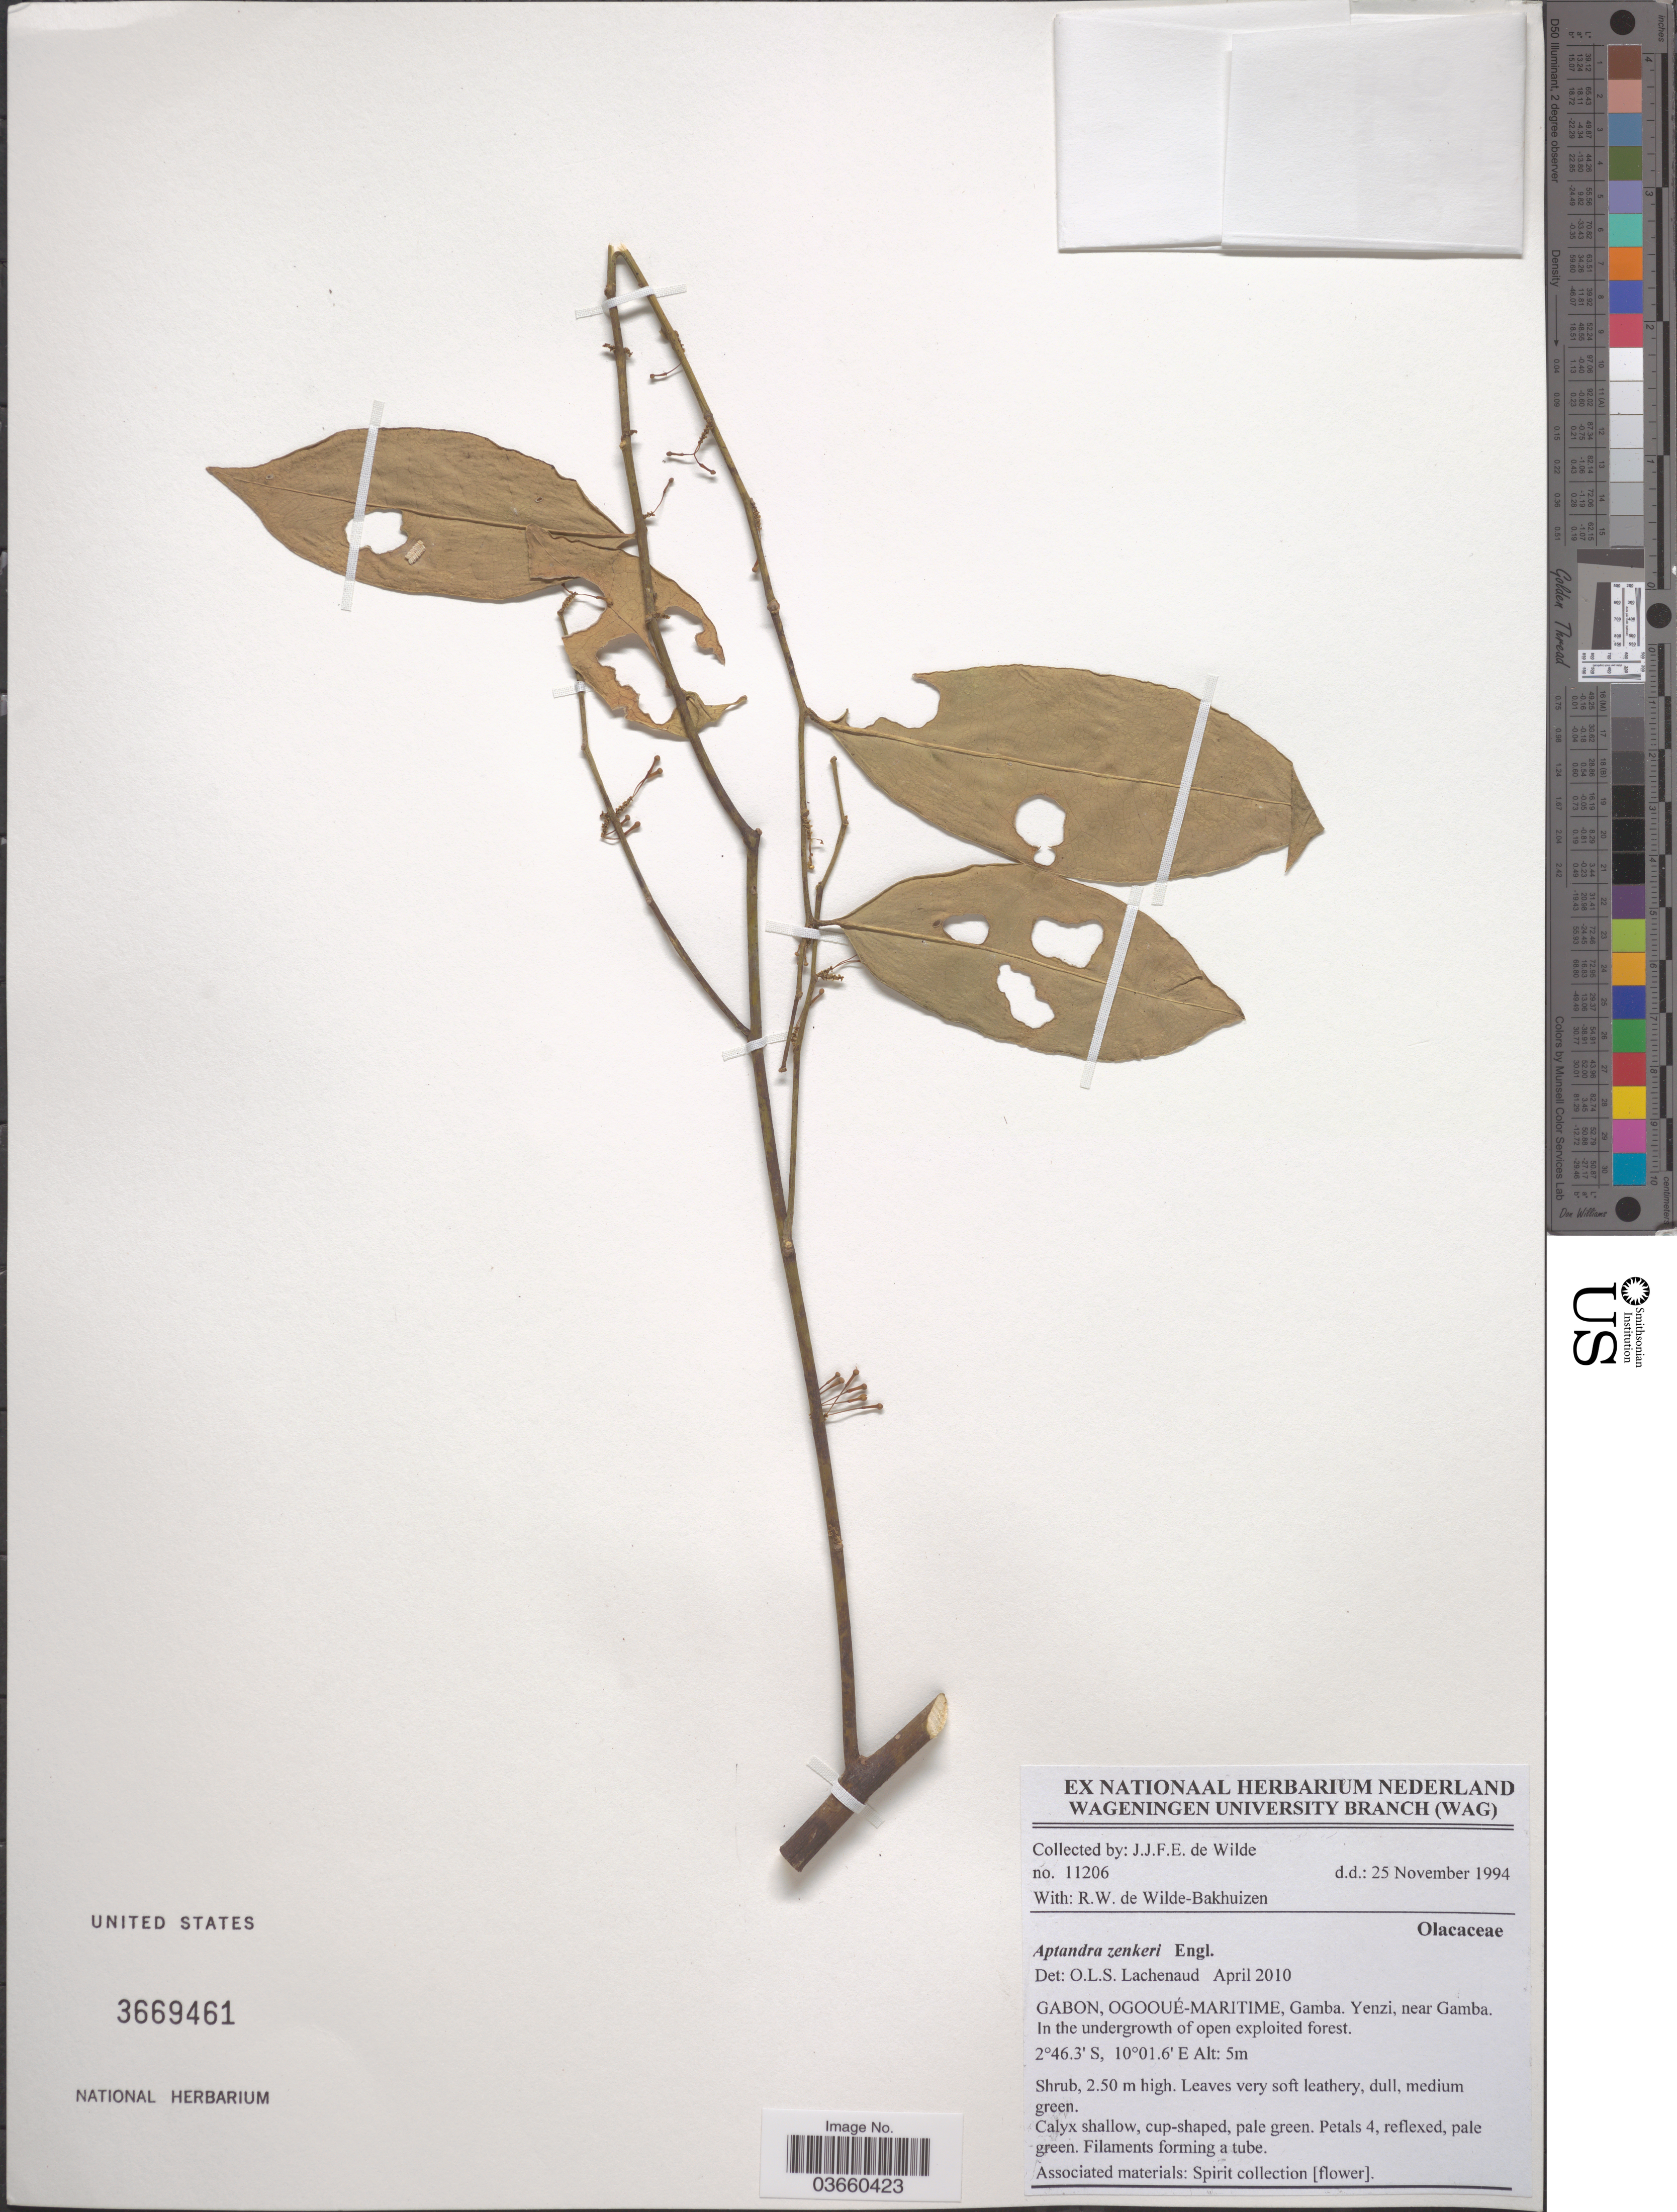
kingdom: Plantae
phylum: Tracheophyta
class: Magnoliopsida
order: Santalales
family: Aptandraceae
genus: Aptandra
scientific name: Aptandra zenkeri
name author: Engl.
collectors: J.J. de Wilde & R. Wilde-Bakhuizen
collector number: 11206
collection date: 1994-11-25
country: Gabon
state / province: Ogooue-Maritime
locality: Gamba. Yenzi, near Gamba.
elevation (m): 5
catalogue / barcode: US 3669461